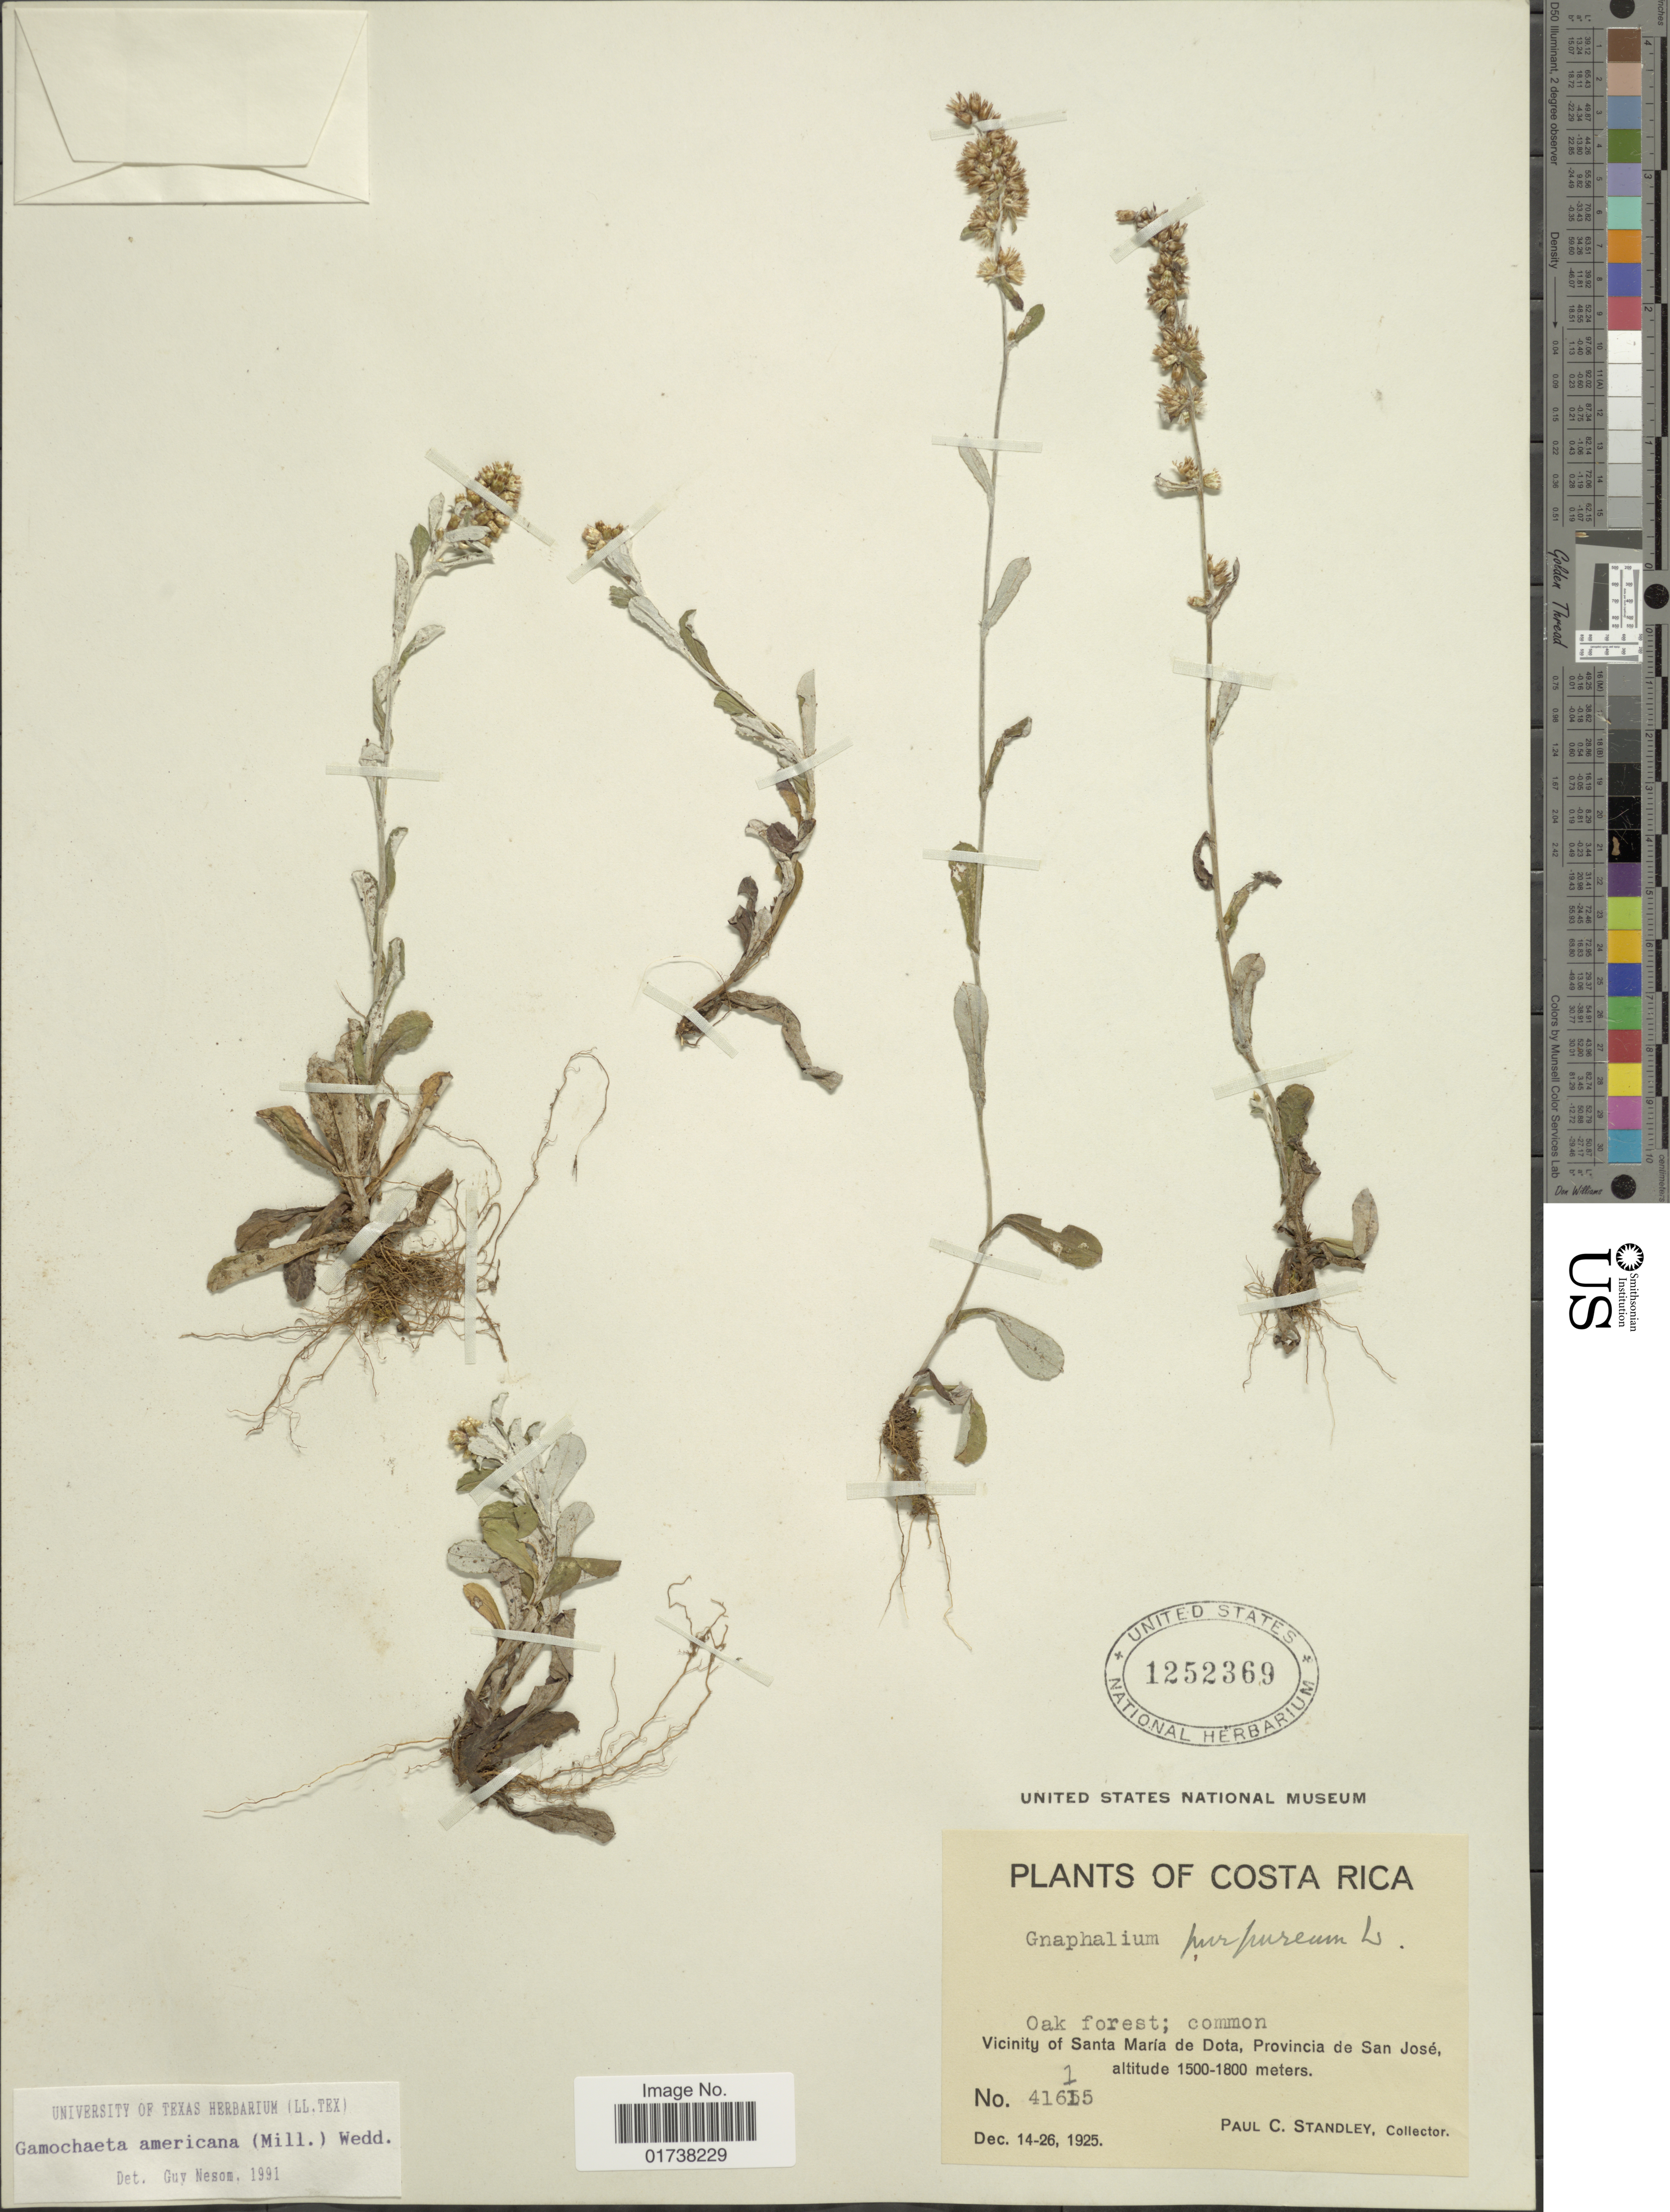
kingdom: Plantae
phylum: Tracheophyta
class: Magnoliopsida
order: Asterales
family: Asteraceae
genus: Gamochaeta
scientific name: Gamochaeta americana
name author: (Mill.) Wedd.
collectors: P. C. Standley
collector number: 41615*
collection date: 1925-12-14/1925-12-26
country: Costa Rica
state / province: San José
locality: Vicinity of Santa Maria de Dota, Provincia de San Jose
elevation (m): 1500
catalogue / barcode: US 1252369